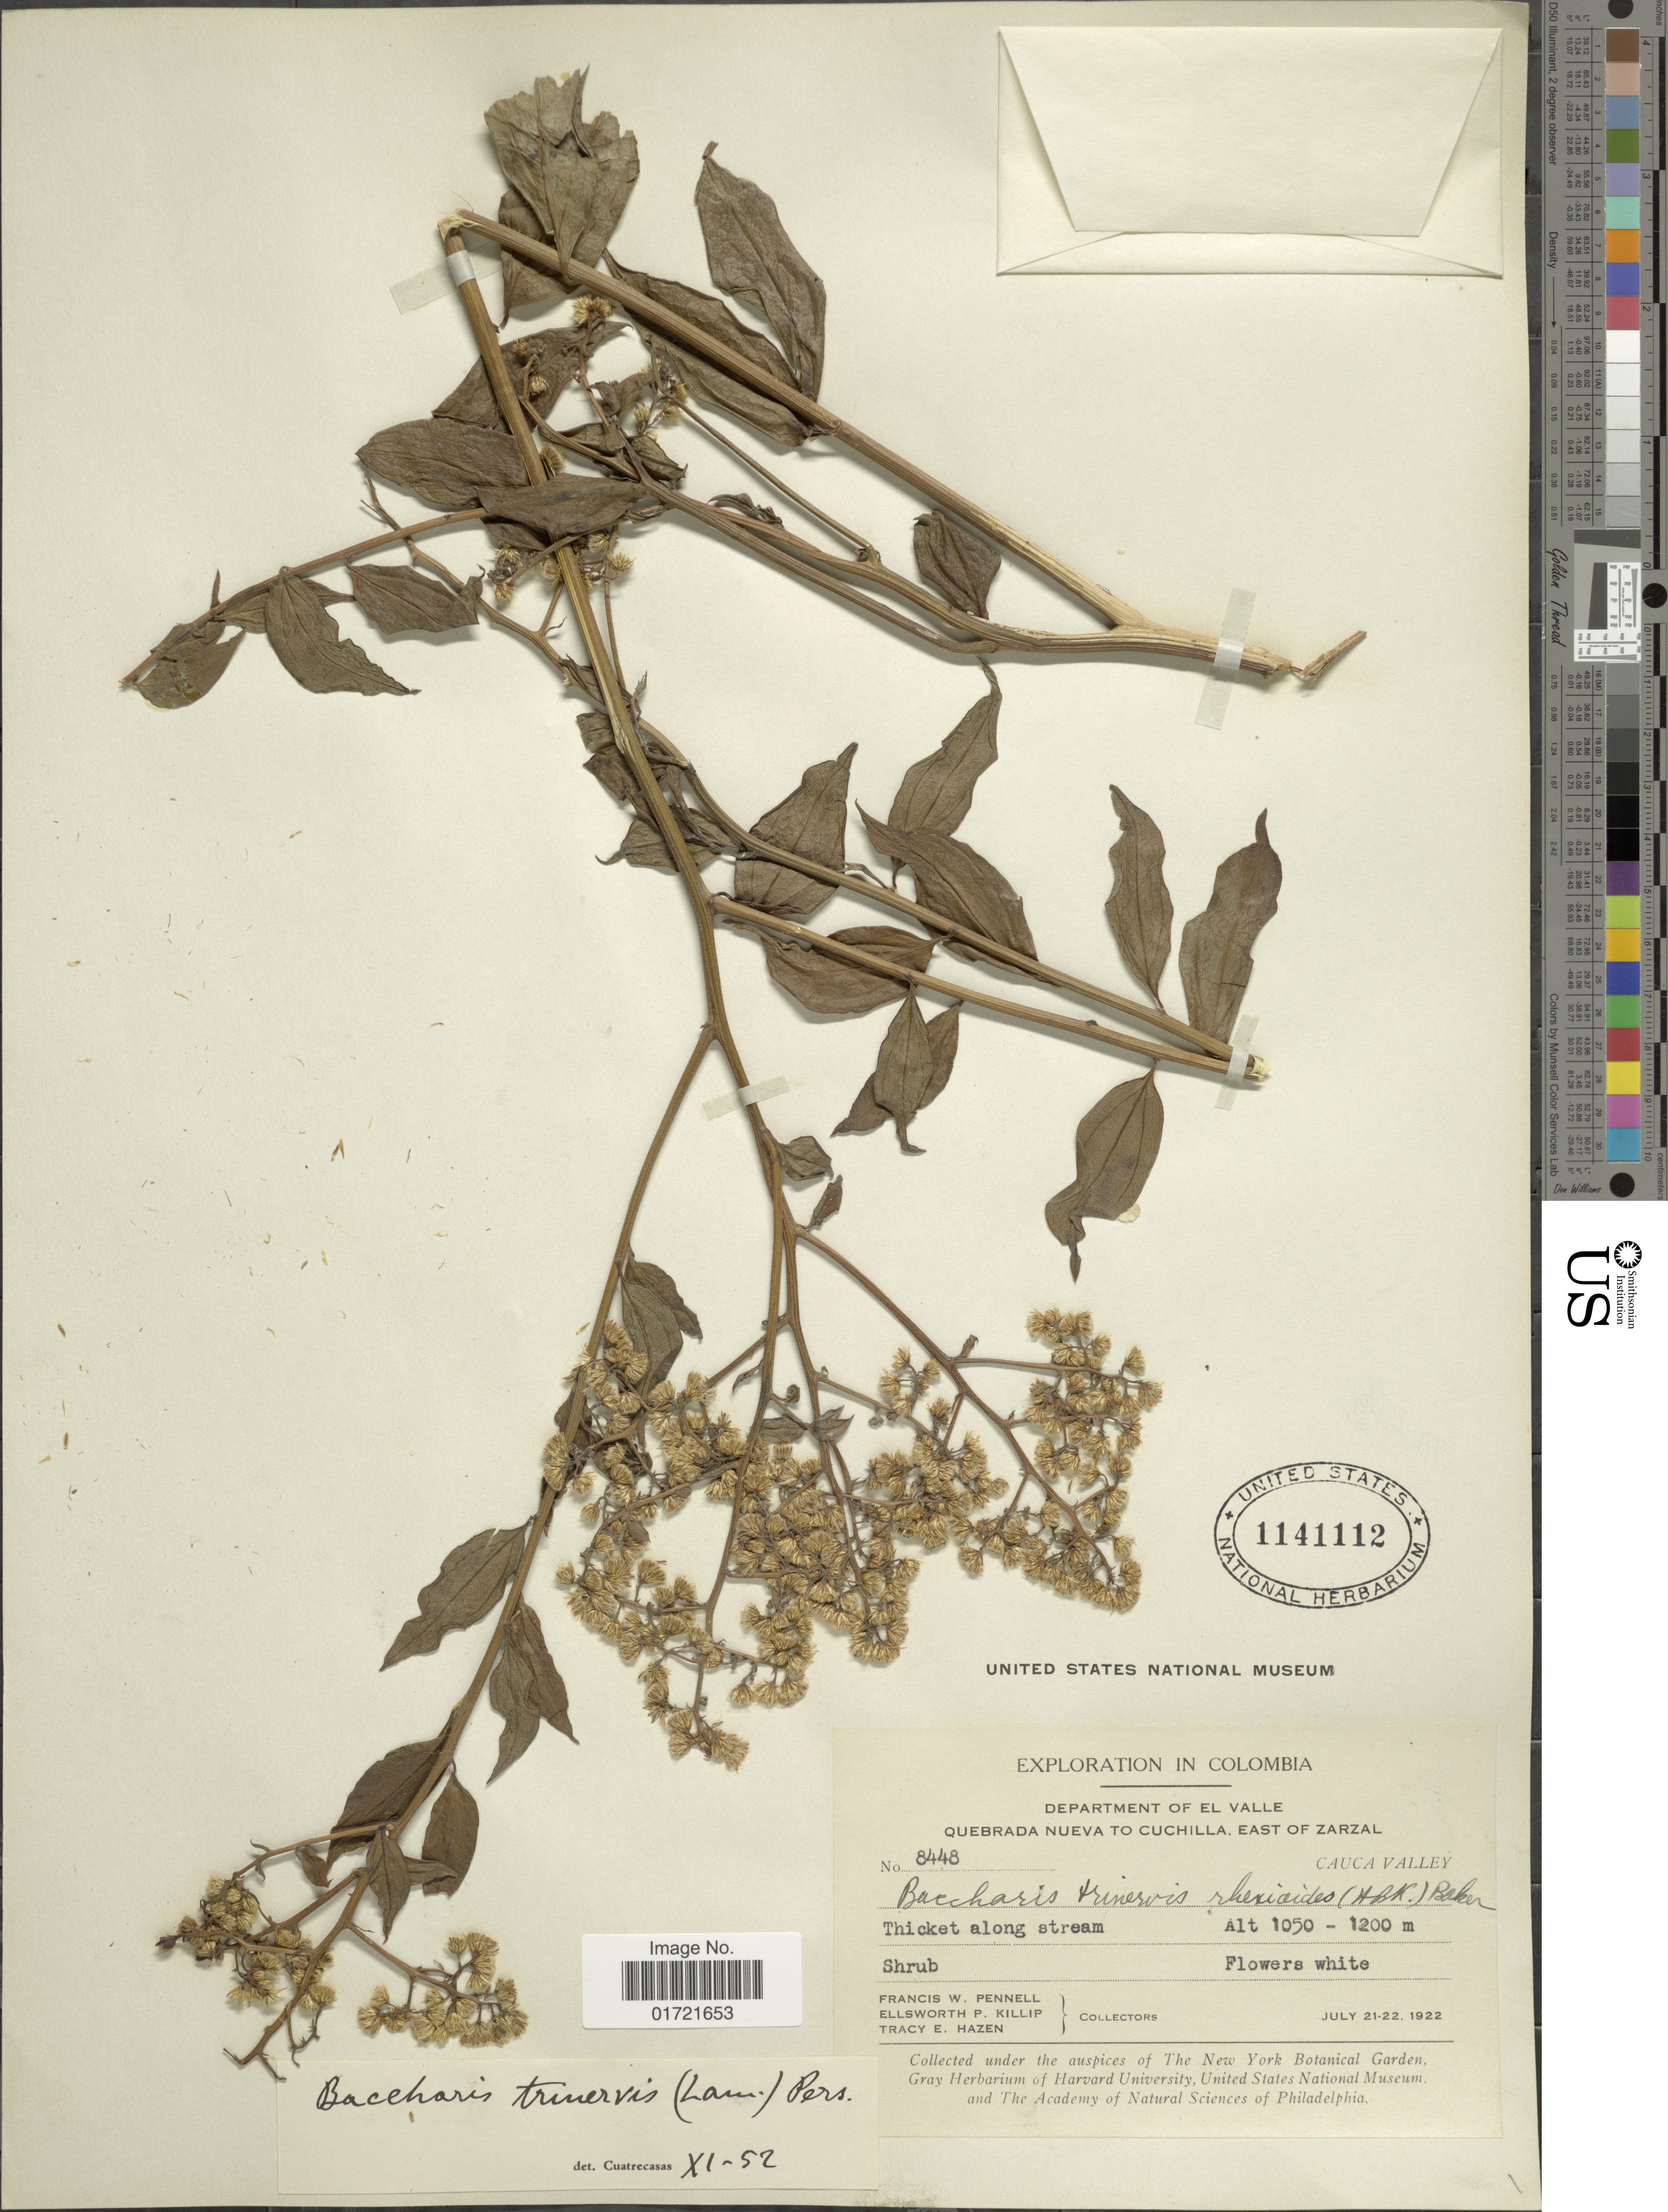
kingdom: Plantae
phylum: Tracheophyta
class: Magnoliopsida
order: Asterales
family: Asteraceae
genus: Baccharis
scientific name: Baccharis trinervis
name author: (Lam.) Pers.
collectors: F. W. Pennell, E. P. Killip & T. E. Hazen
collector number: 8448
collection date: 1922-07-21/1922-07-22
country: Colombia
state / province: Valle del Cauca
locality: Department of El Valle, Quebrada Nueva to Cuchilla, East of Zarzal, Cauca Valley, Thicket along stream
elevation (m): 1050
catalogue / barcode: US 1141112